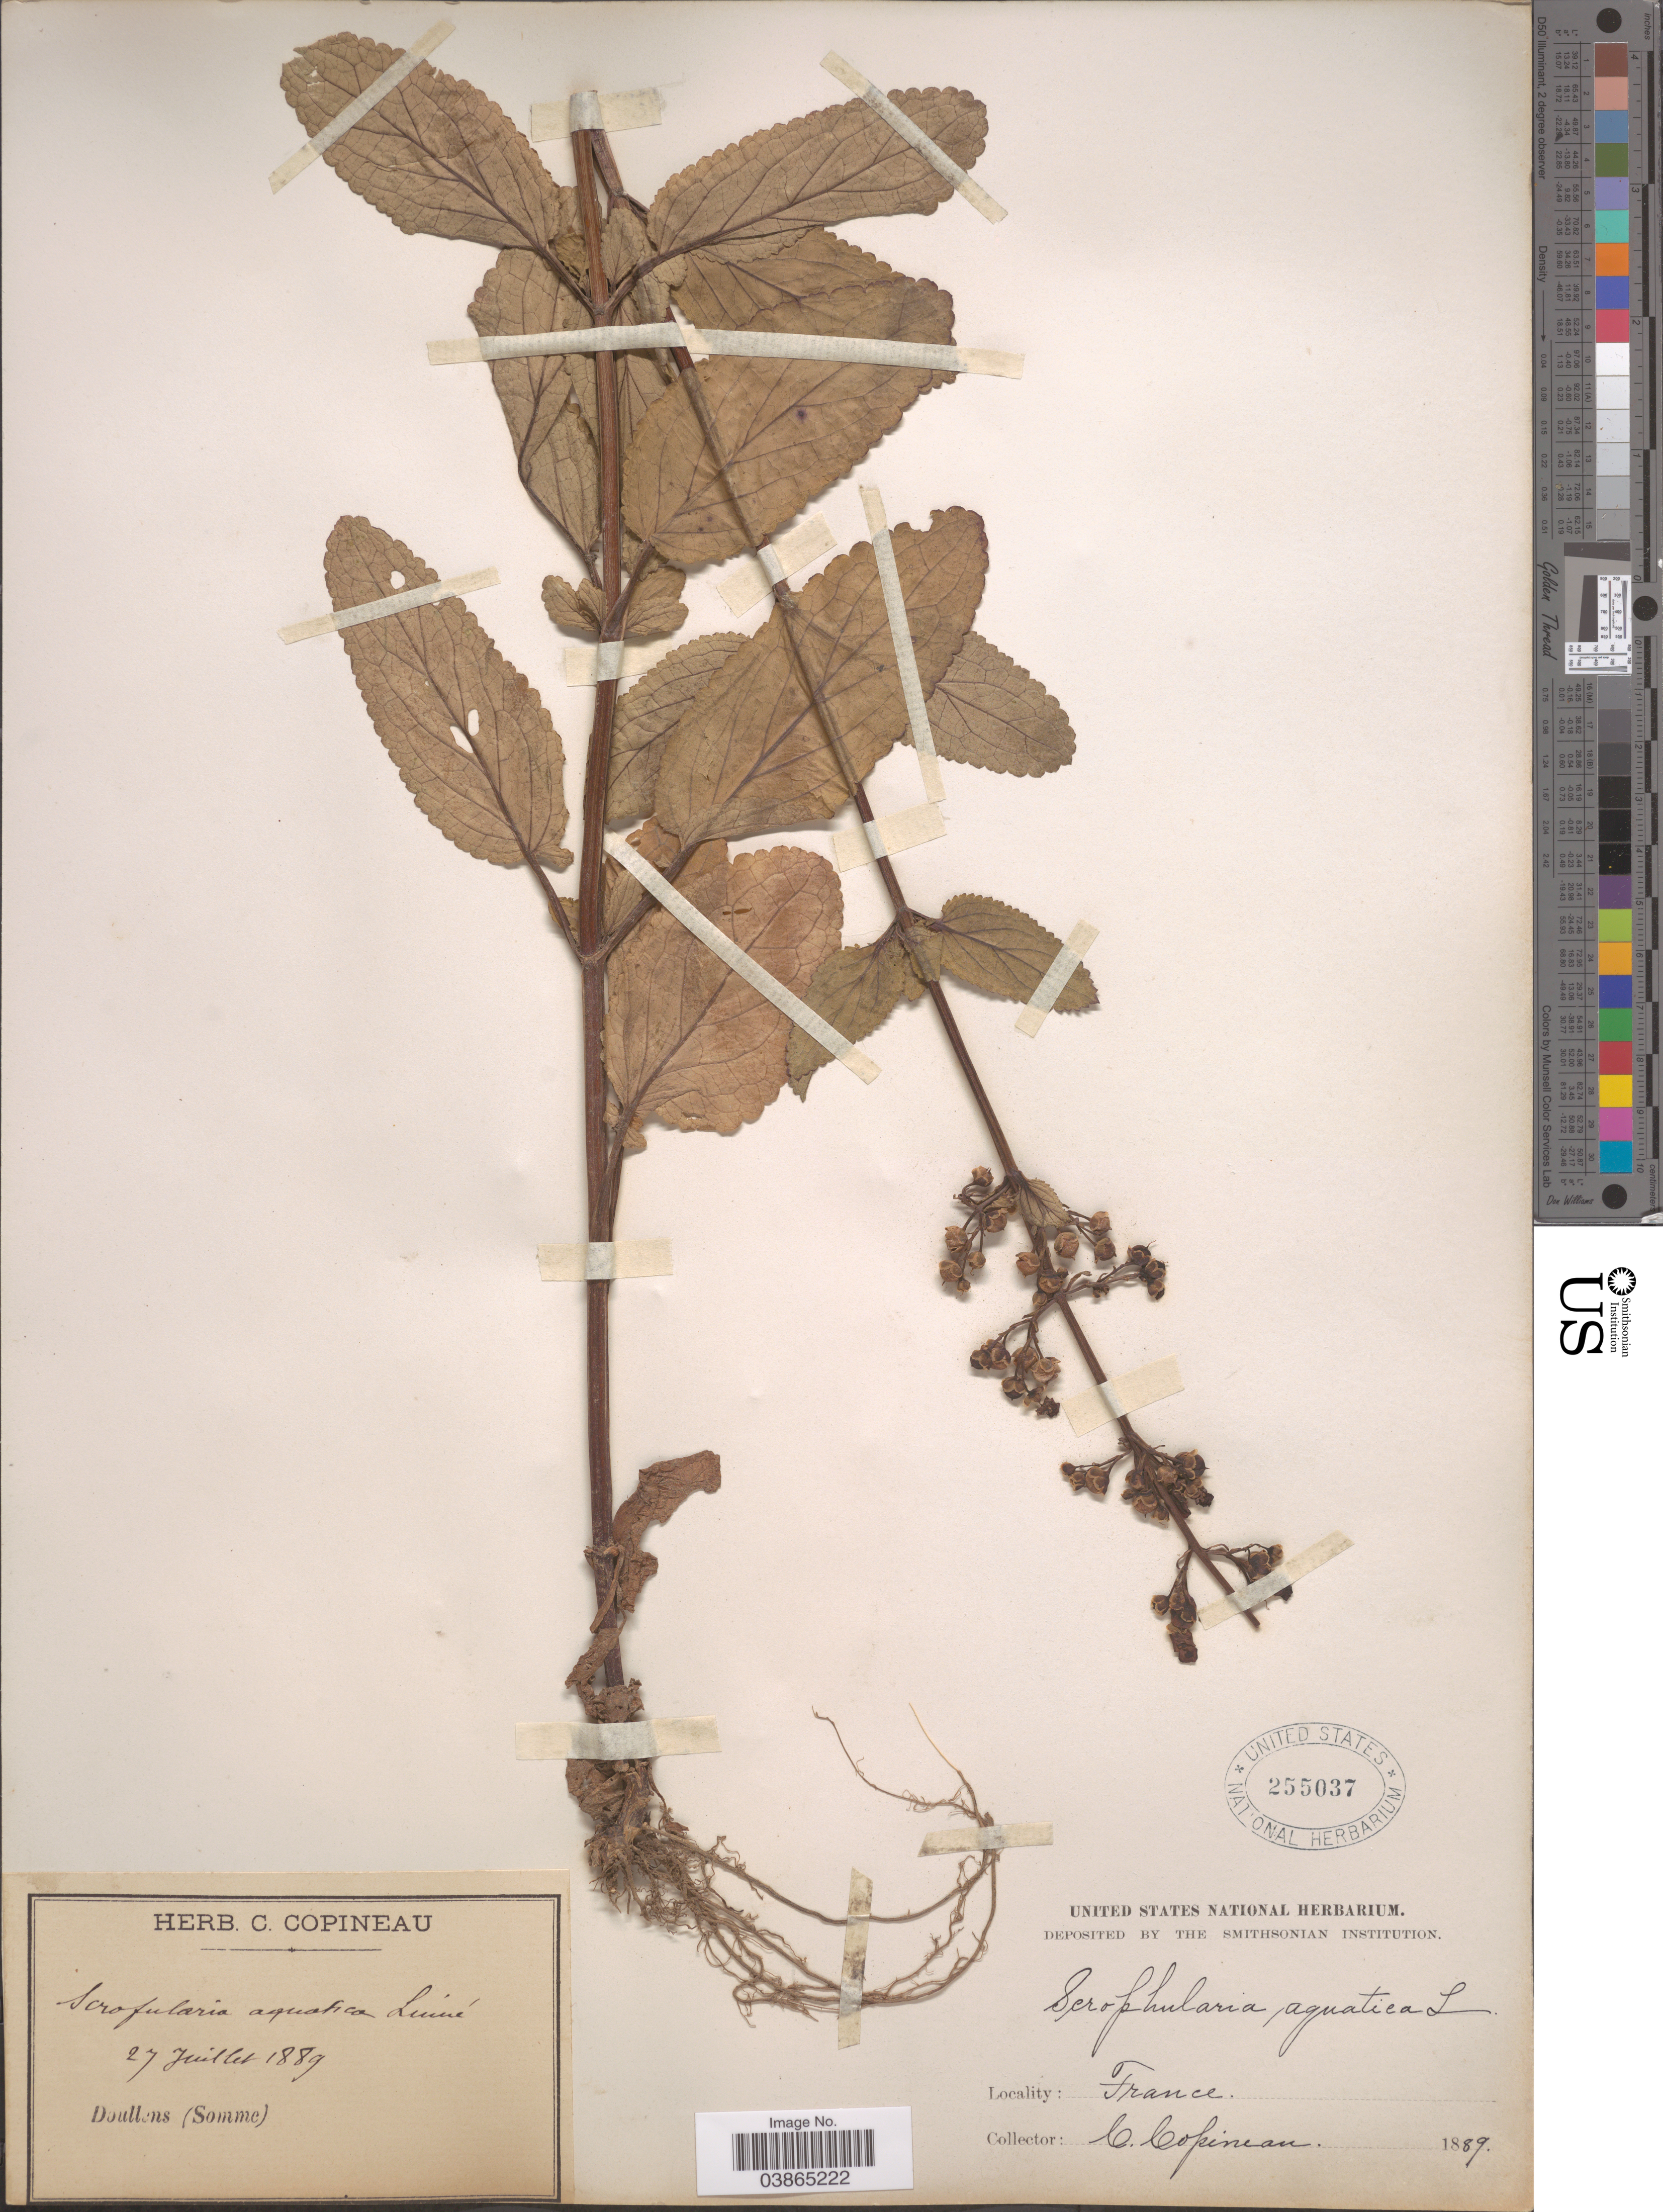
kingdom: Plantae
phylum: Tracheophyta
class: Magnoliopsida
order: Lamiales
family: Scrophulariaceae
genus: Scrophularia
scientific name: Scrophularia aquatica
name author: L.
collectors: C. Copineau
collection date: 1889-07-27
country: France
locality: Doullens (Somme).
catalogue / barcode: US 255037